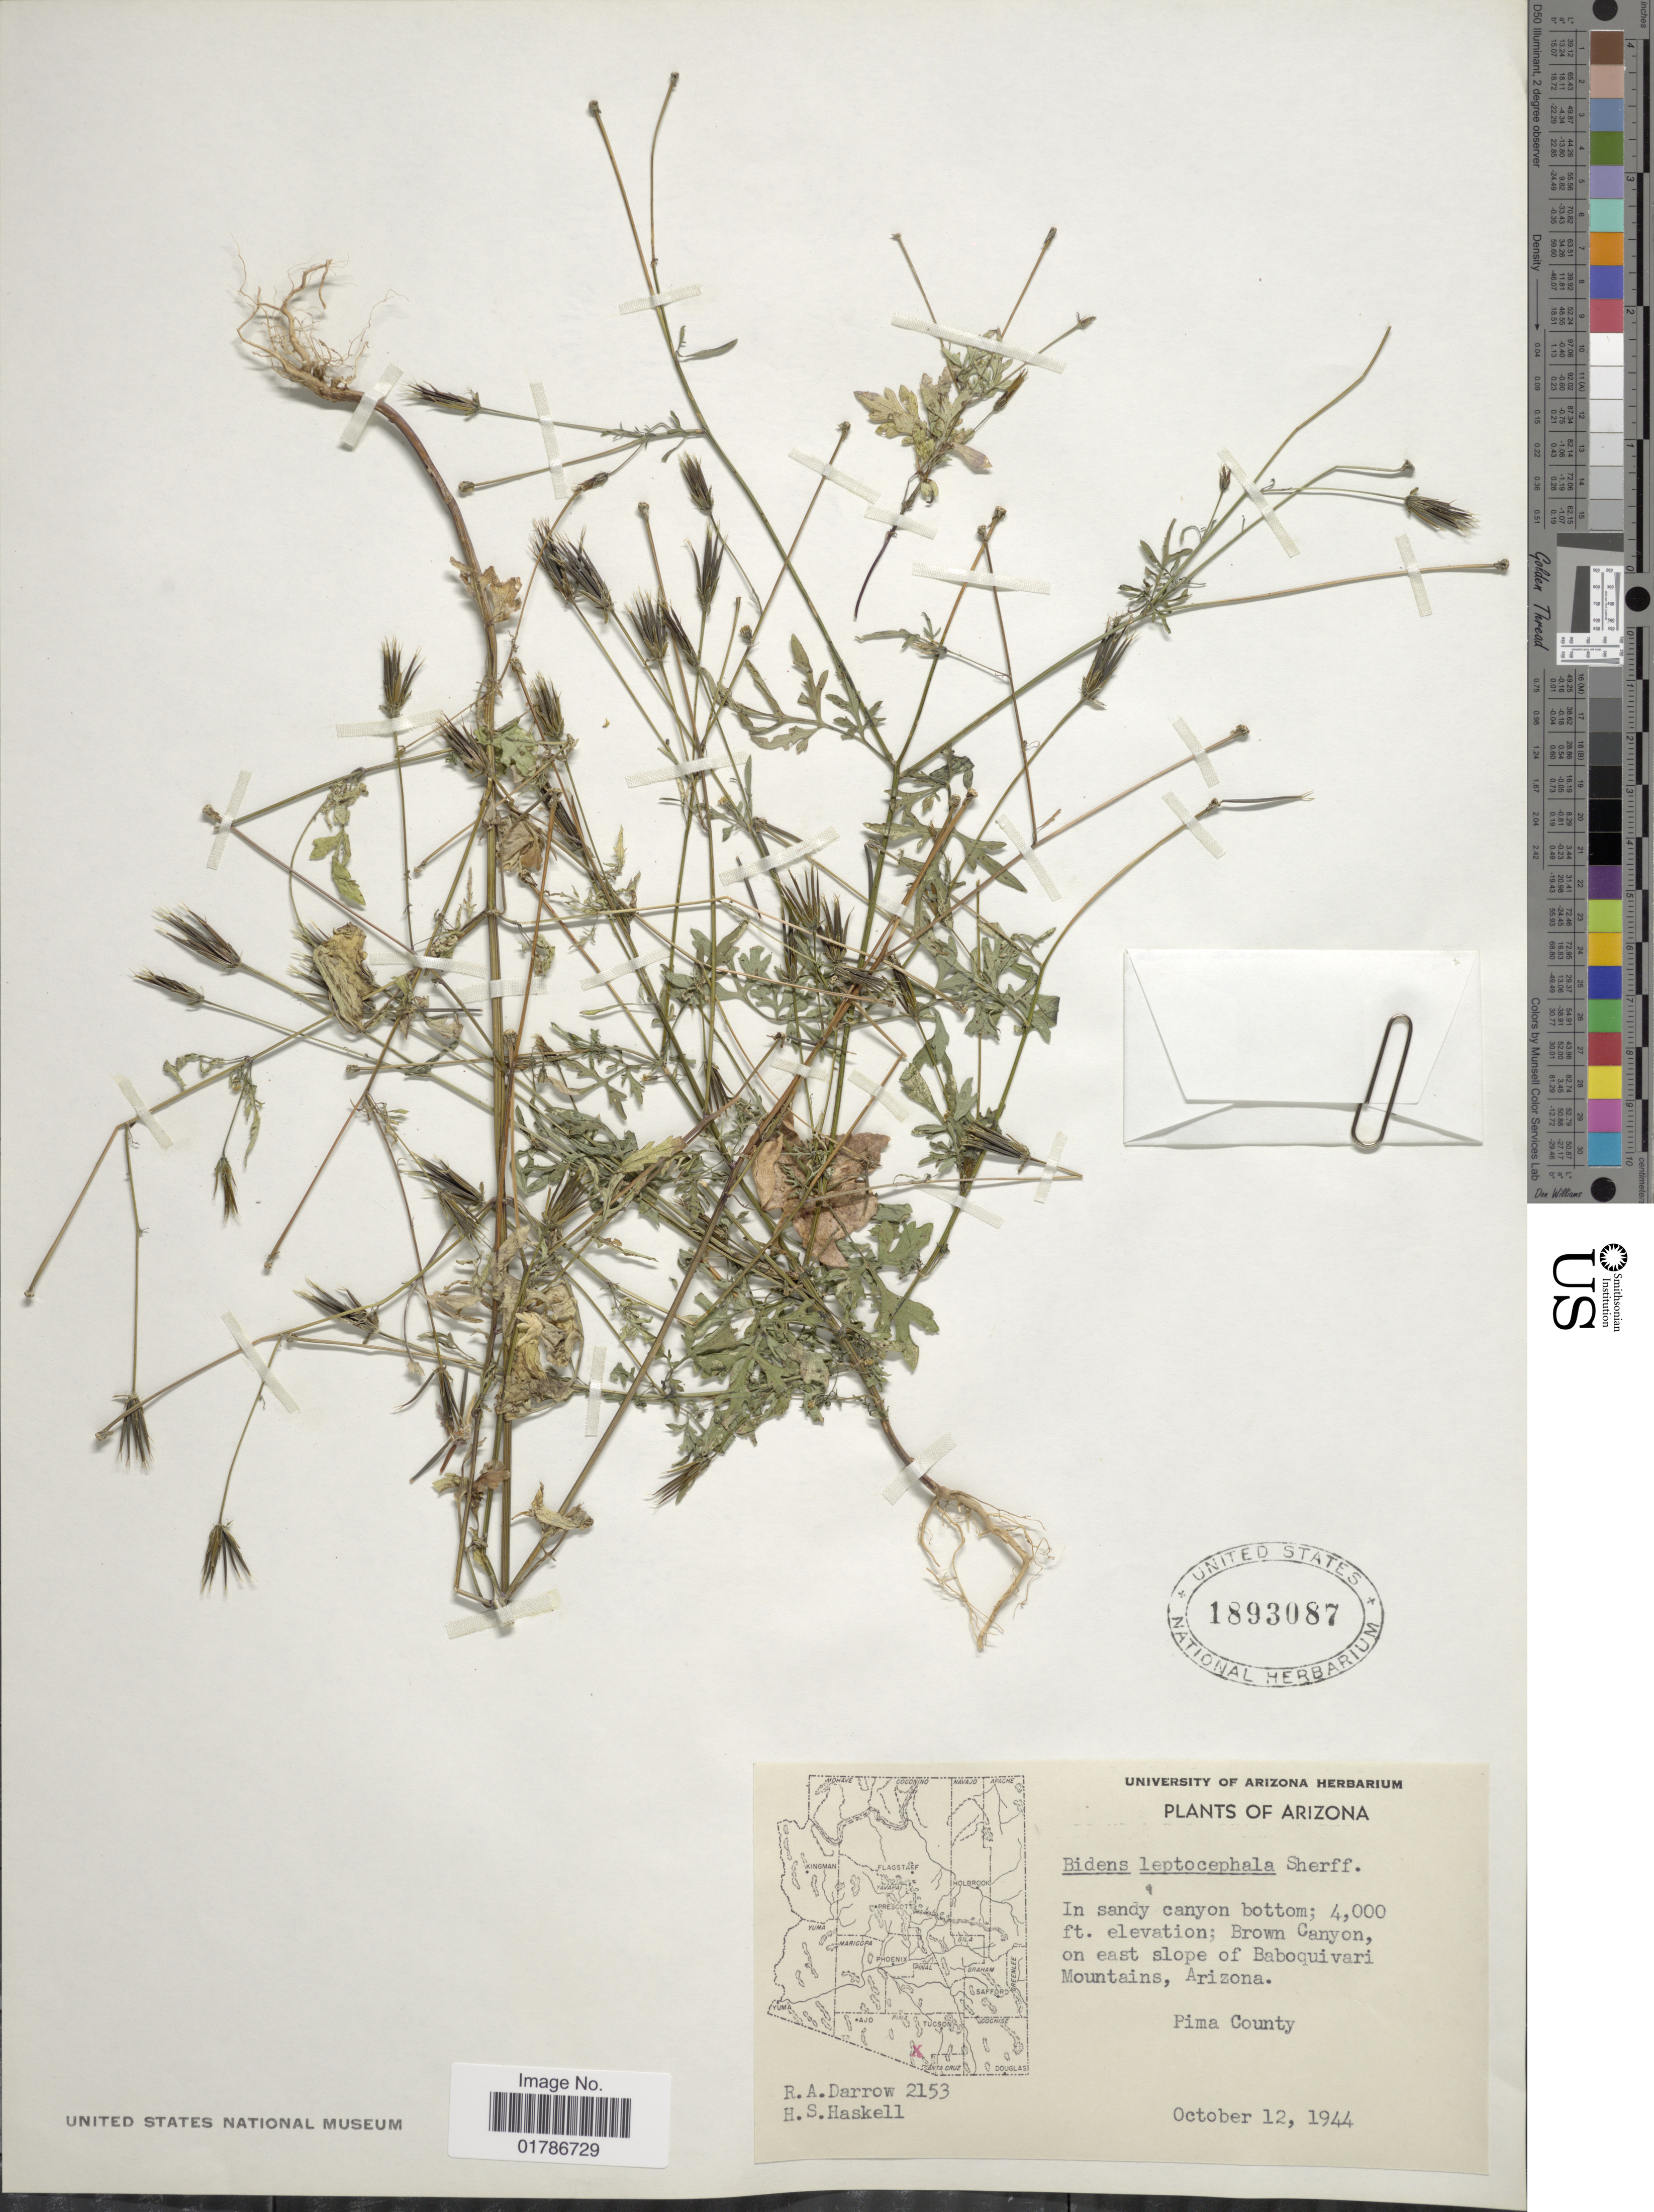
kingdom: Plantae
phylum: Tracheophyta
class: Magnoliopsida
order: Asterales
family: Asteraceae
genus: Bidens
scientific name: Bidens leptocephala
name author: Sherff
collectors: R. A. Darrow & H. Haskell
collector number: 2153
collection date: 1944-10-12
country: United States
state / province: Arizona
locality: Brown Canyon, on east slope of Baboquivari Mountains, Pima County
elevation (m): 1219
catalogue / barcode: US 1893087